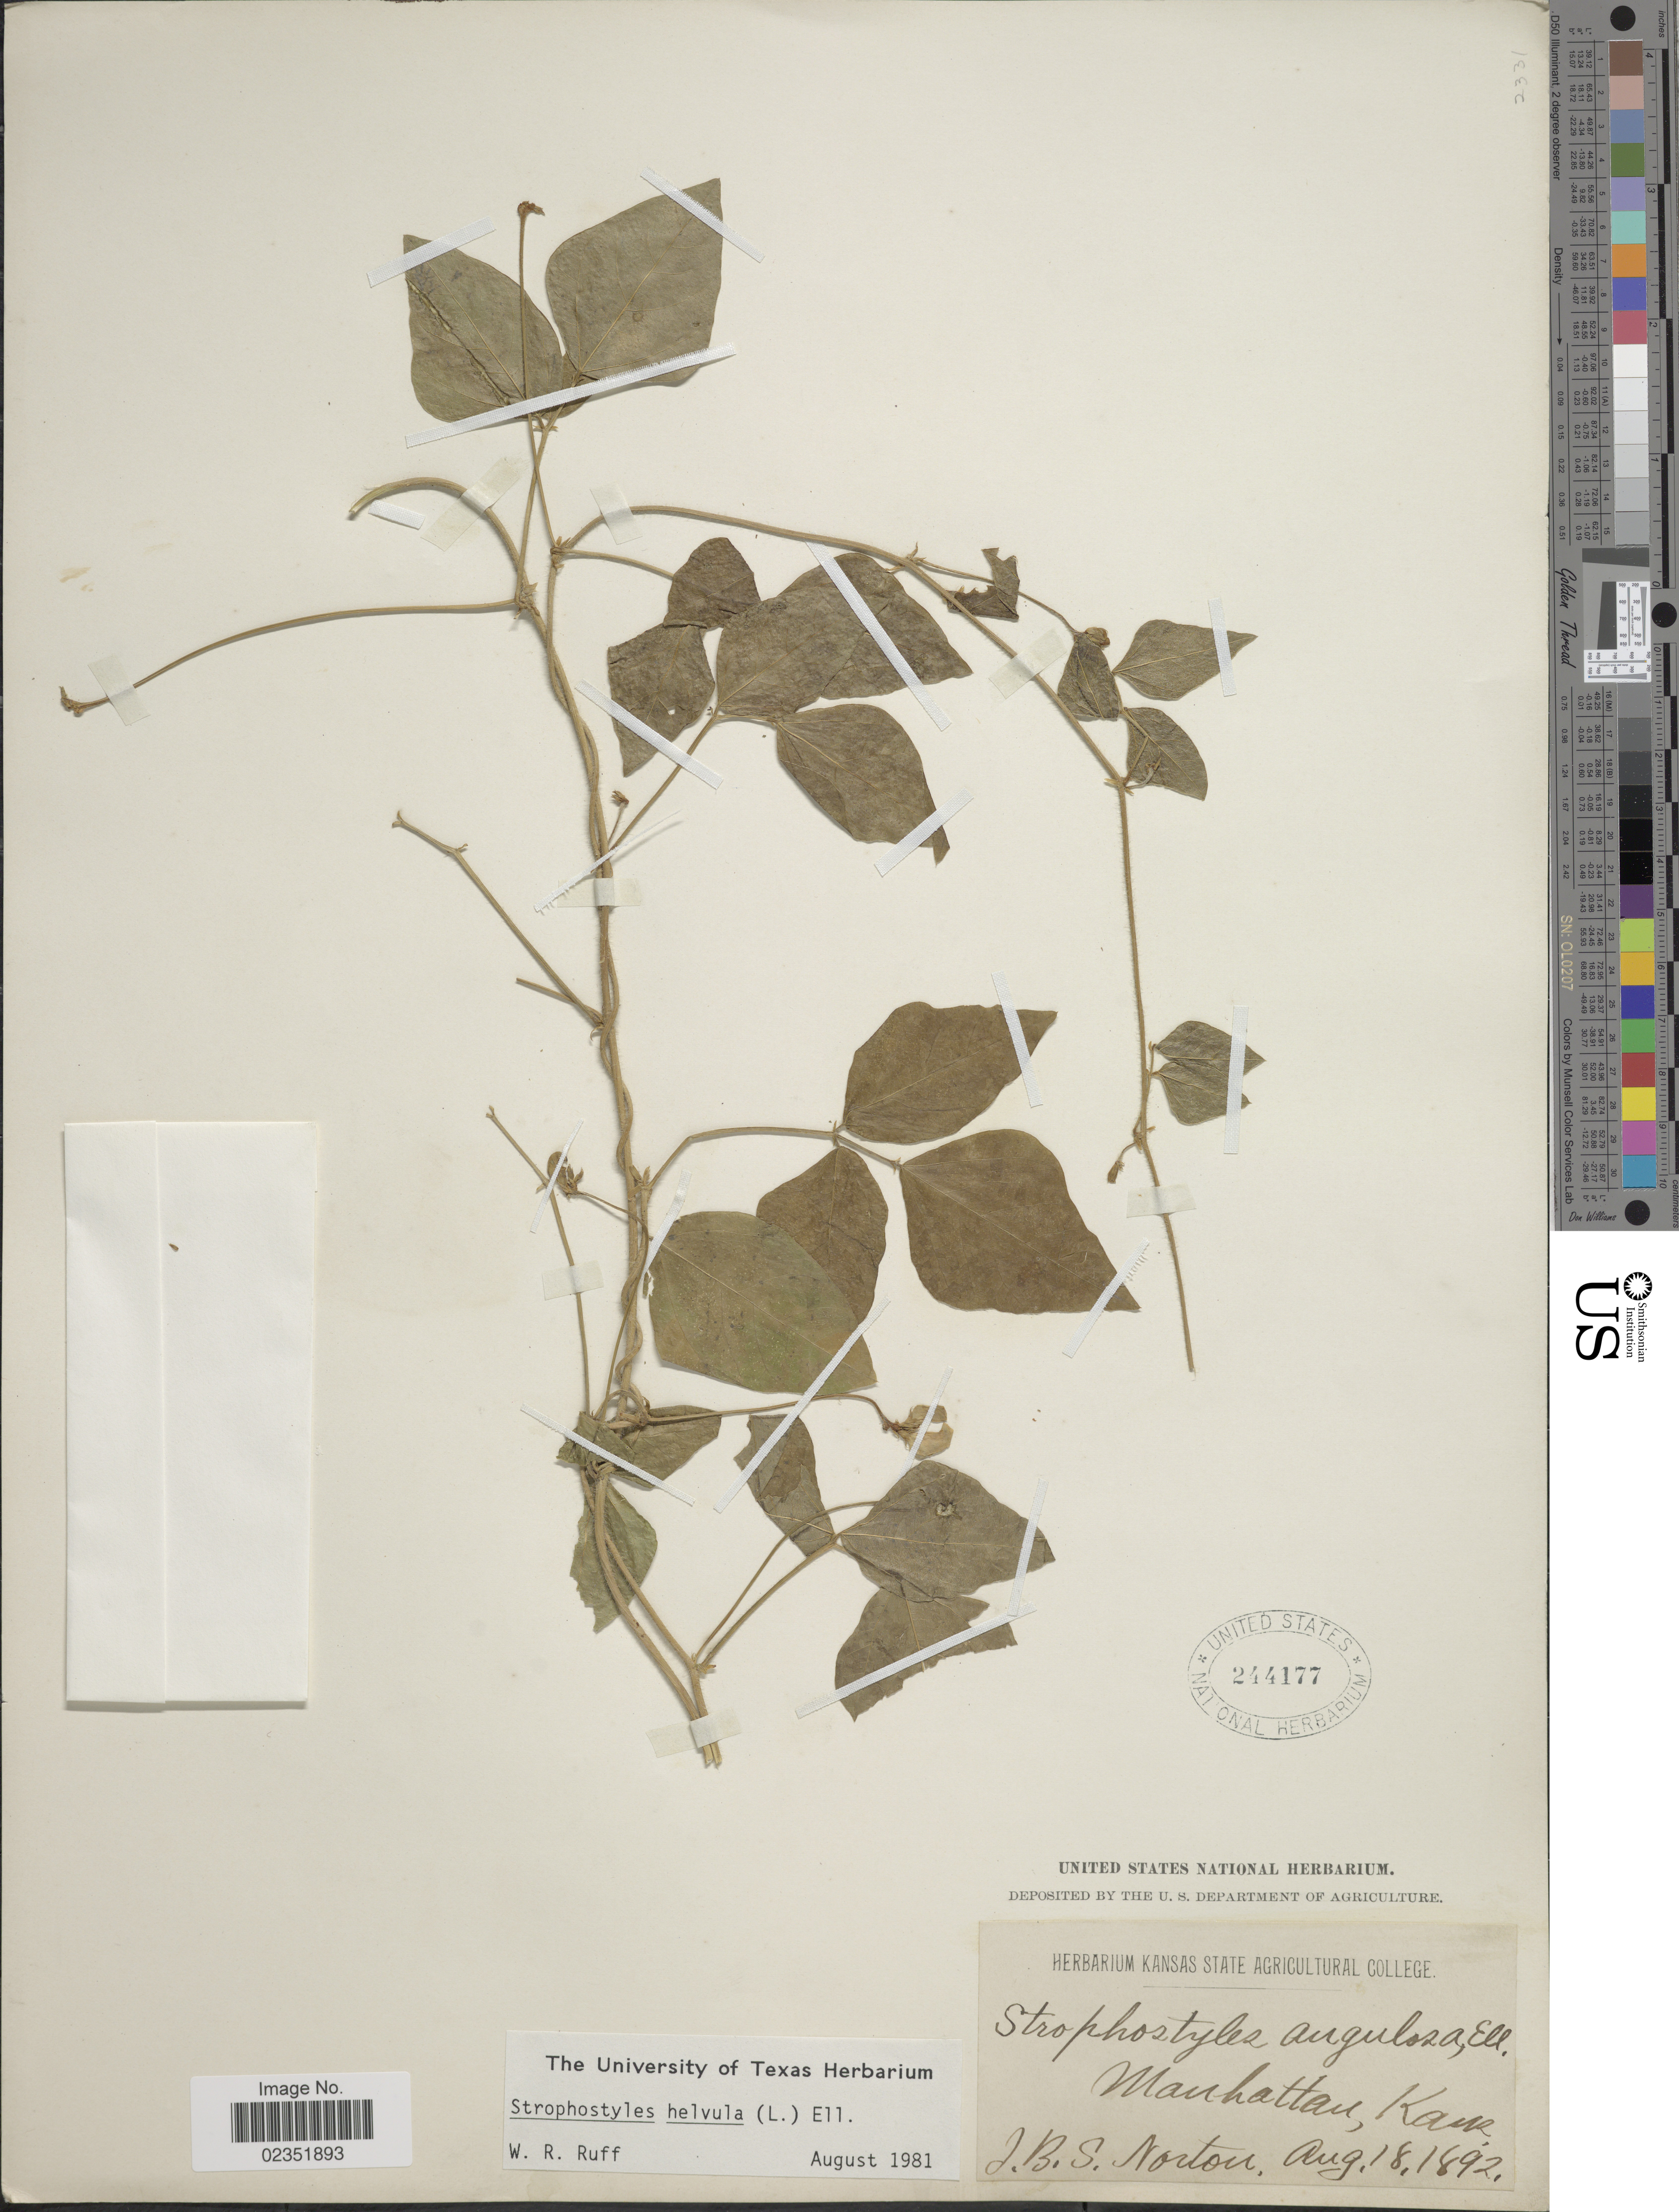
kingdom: Plantae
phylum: Tracheophyta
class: Magnoliopsida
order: Fabales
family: Fabaceae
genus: Strophostyles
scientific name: Strophostyles helvola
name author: (L.) Elliott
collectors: J. B. S. Norton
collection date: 1892-08-18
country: United States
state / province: Kansas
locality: Manhattan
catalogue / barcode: US 244177